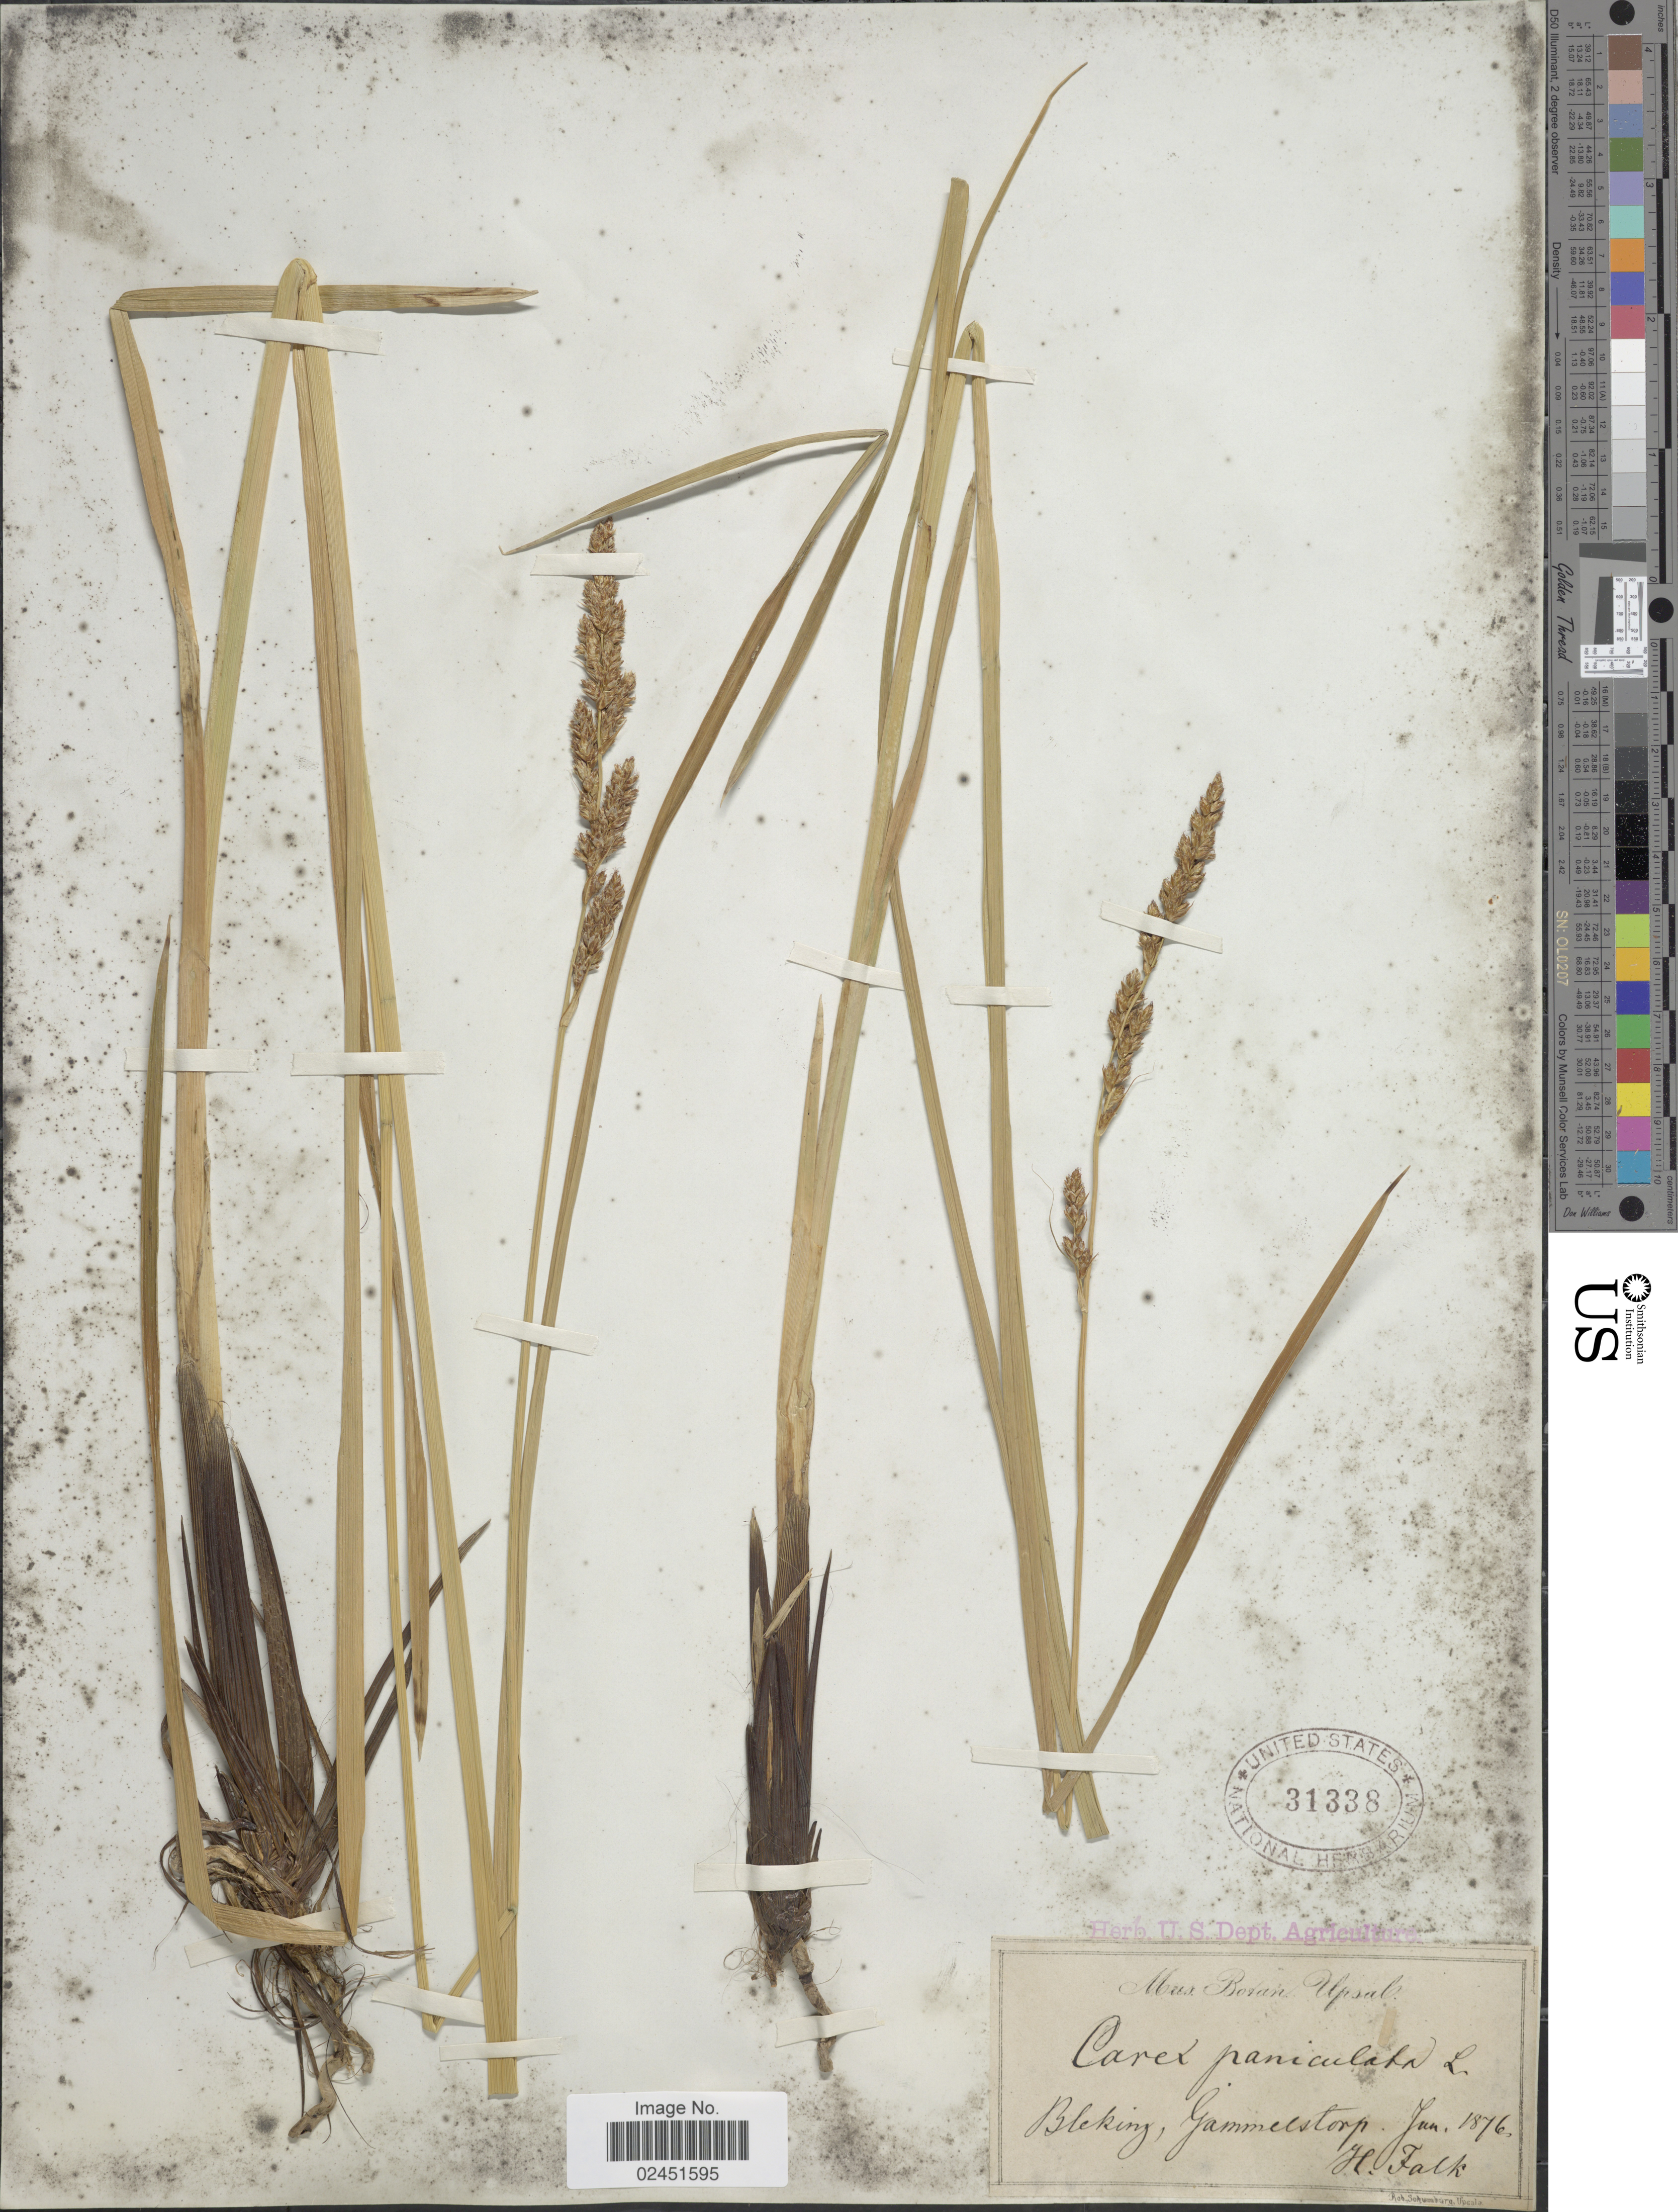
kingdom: Plantae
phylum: Tracheophyta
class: Liliopsida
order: Poales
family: Cyperaceae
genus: Carex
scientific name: Carex paniculata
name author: L.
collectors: H. Falk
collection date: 1876-06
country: Sweden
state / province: Blekinge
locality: Bleking, Gammalstorp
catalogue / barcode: US 31338